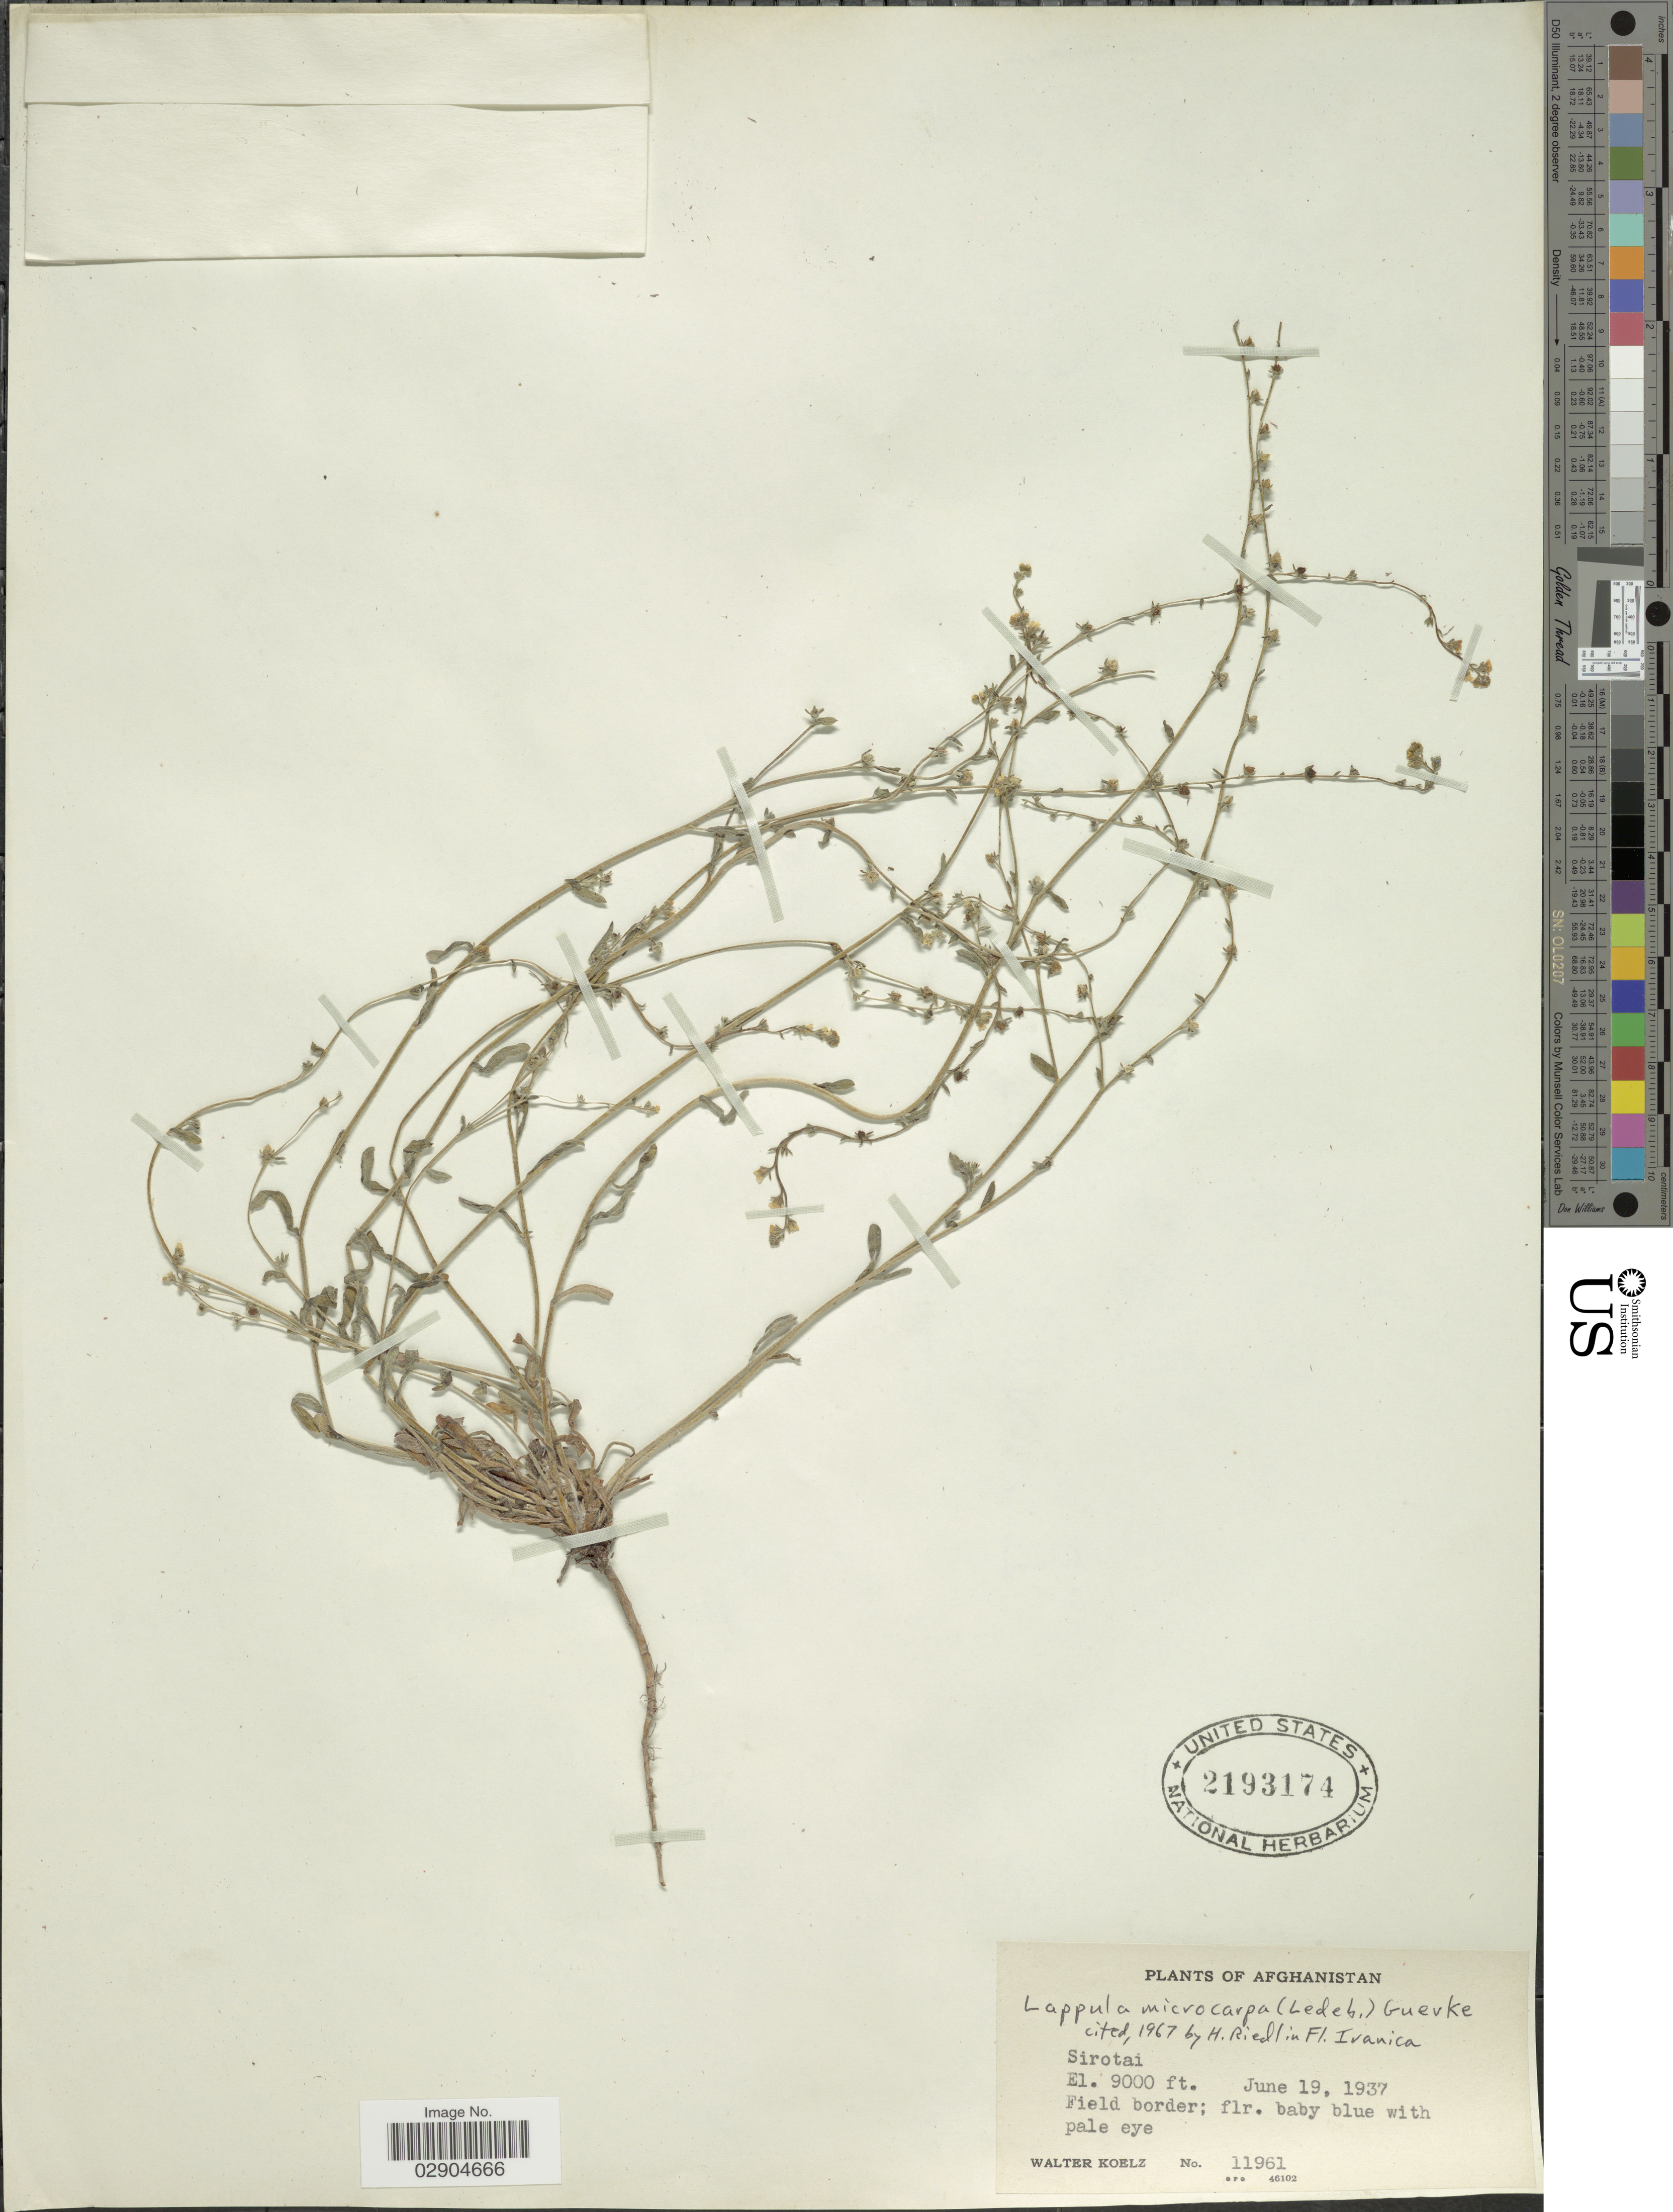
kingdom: Plantae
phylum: Tracheophyta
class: Magnoliopsida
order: Boraginales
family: Boraginaceae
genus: Lappula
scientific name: Lappula microcarpa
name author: (Ledeb.) Gürke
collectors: W. N. Koelz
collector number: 11961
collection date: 1937-06-19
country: Afghanistan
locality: Sirotai.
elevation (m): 2743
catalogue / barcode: US 2193174